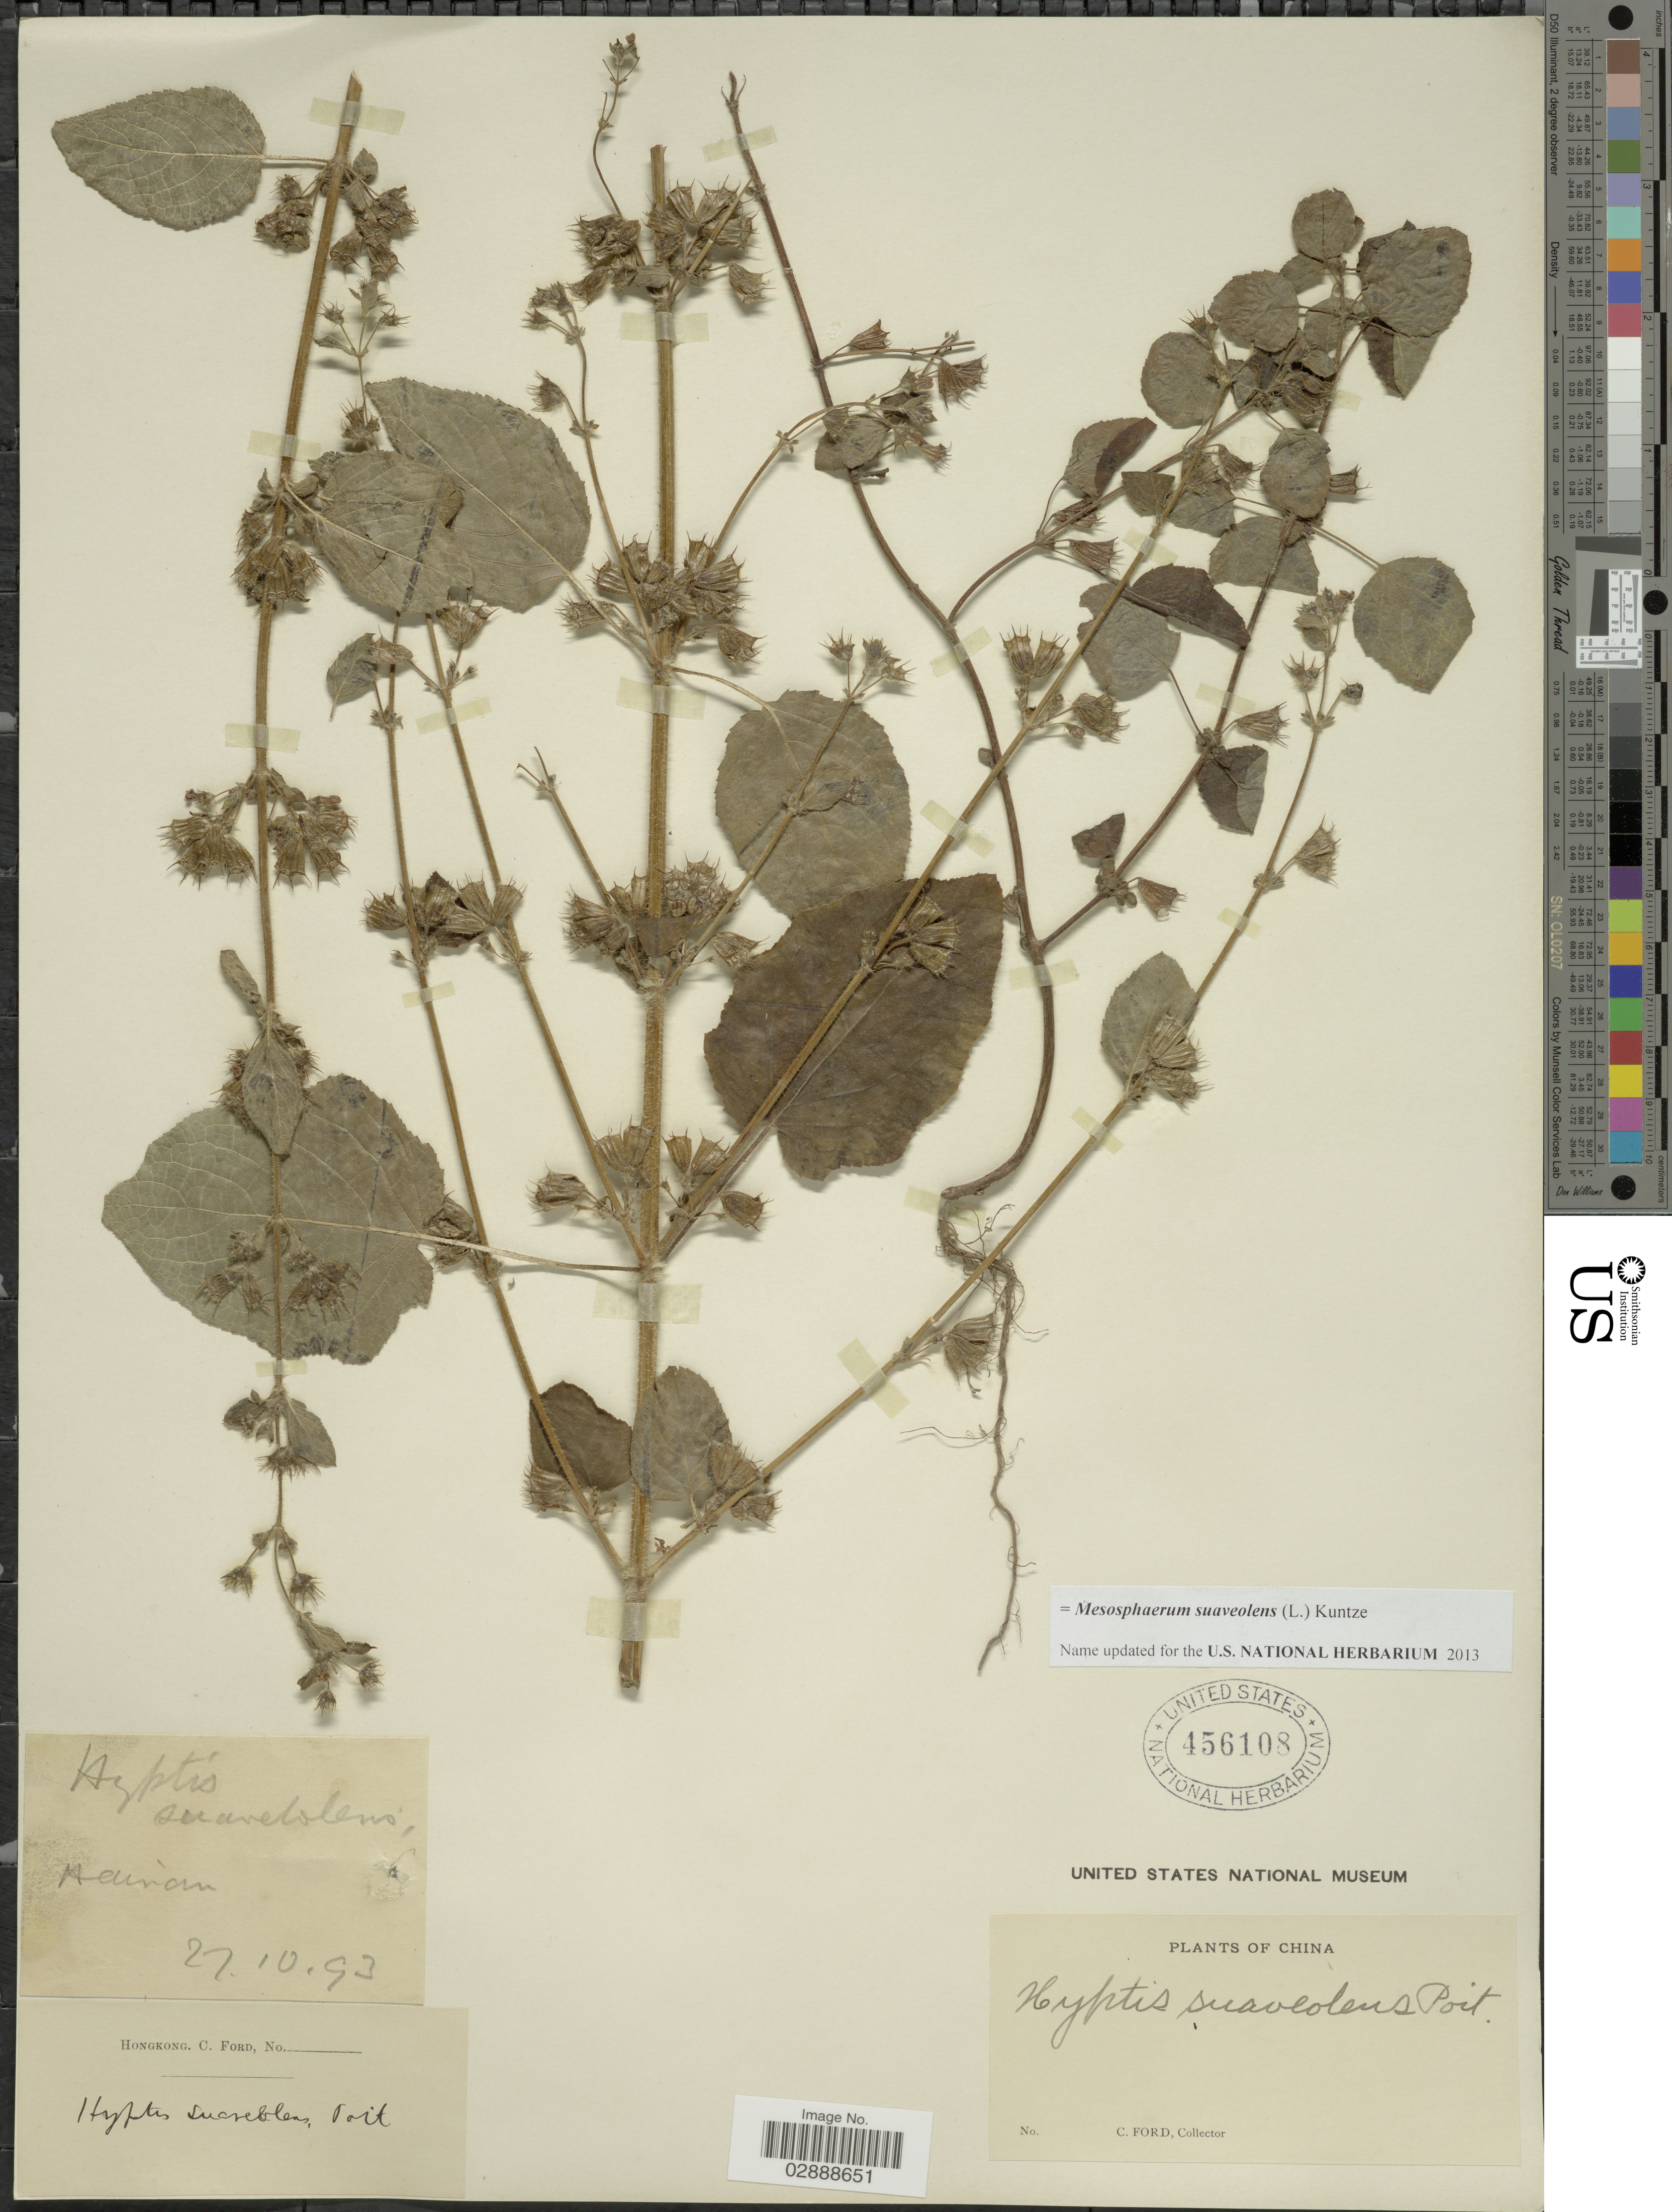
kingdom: Plantae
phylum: Tracheophyta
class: Magnoliopsida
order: Lamiales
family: Lamiaceae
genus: Mesosphaerum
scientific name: Mesosphaerum suaveolens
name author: (L.) Kuntze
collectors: C. Ford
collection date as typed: Transcribed d/m/y: 27/10/93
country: China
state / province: Hainan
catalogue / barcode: US 456108